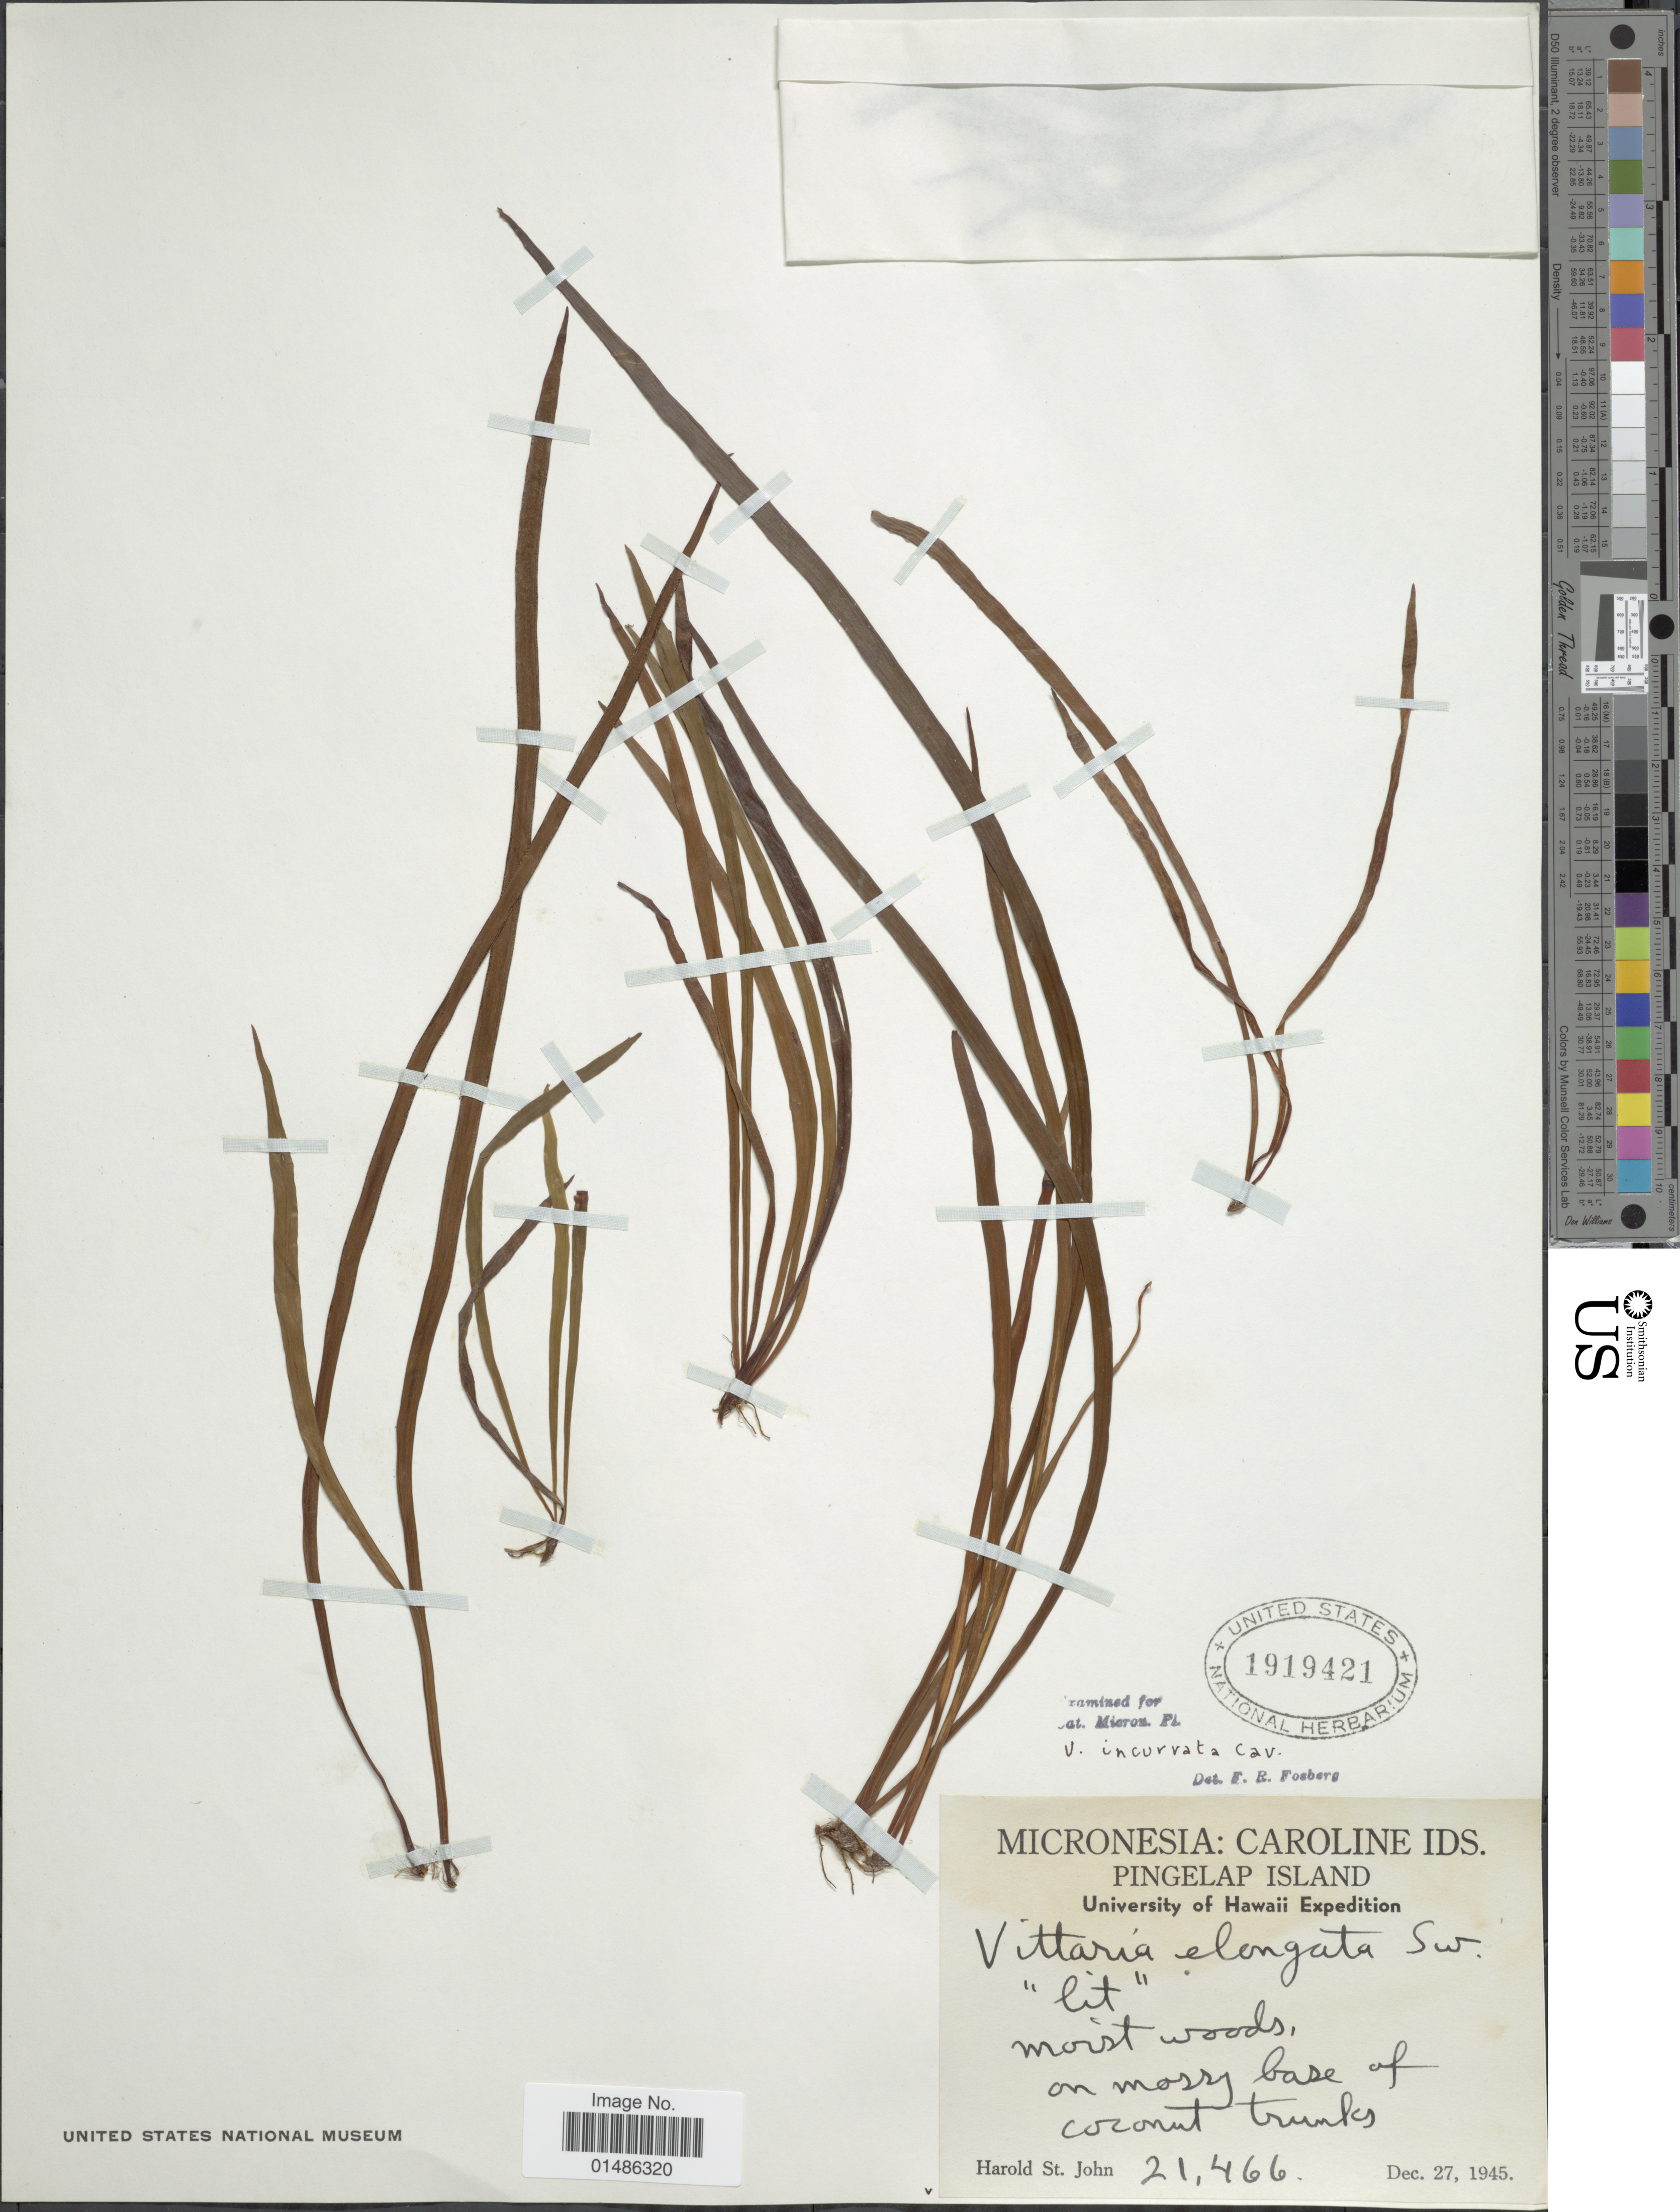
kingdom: Plantae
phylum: Tracheophyta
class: Polypodiopsida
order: Polypodiales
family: Pteridaceae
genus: Haplopteris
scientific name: Haplopteris ensiformis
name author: (Sw.) E.H. Crane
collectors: H. St. John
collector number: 21466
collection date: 1945-12-27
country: Micronesia, Federated States of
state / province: Pohnpei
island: Pingelap Atoll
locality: Caroline Ids. Pingelap Island.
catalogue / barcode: US 1919421